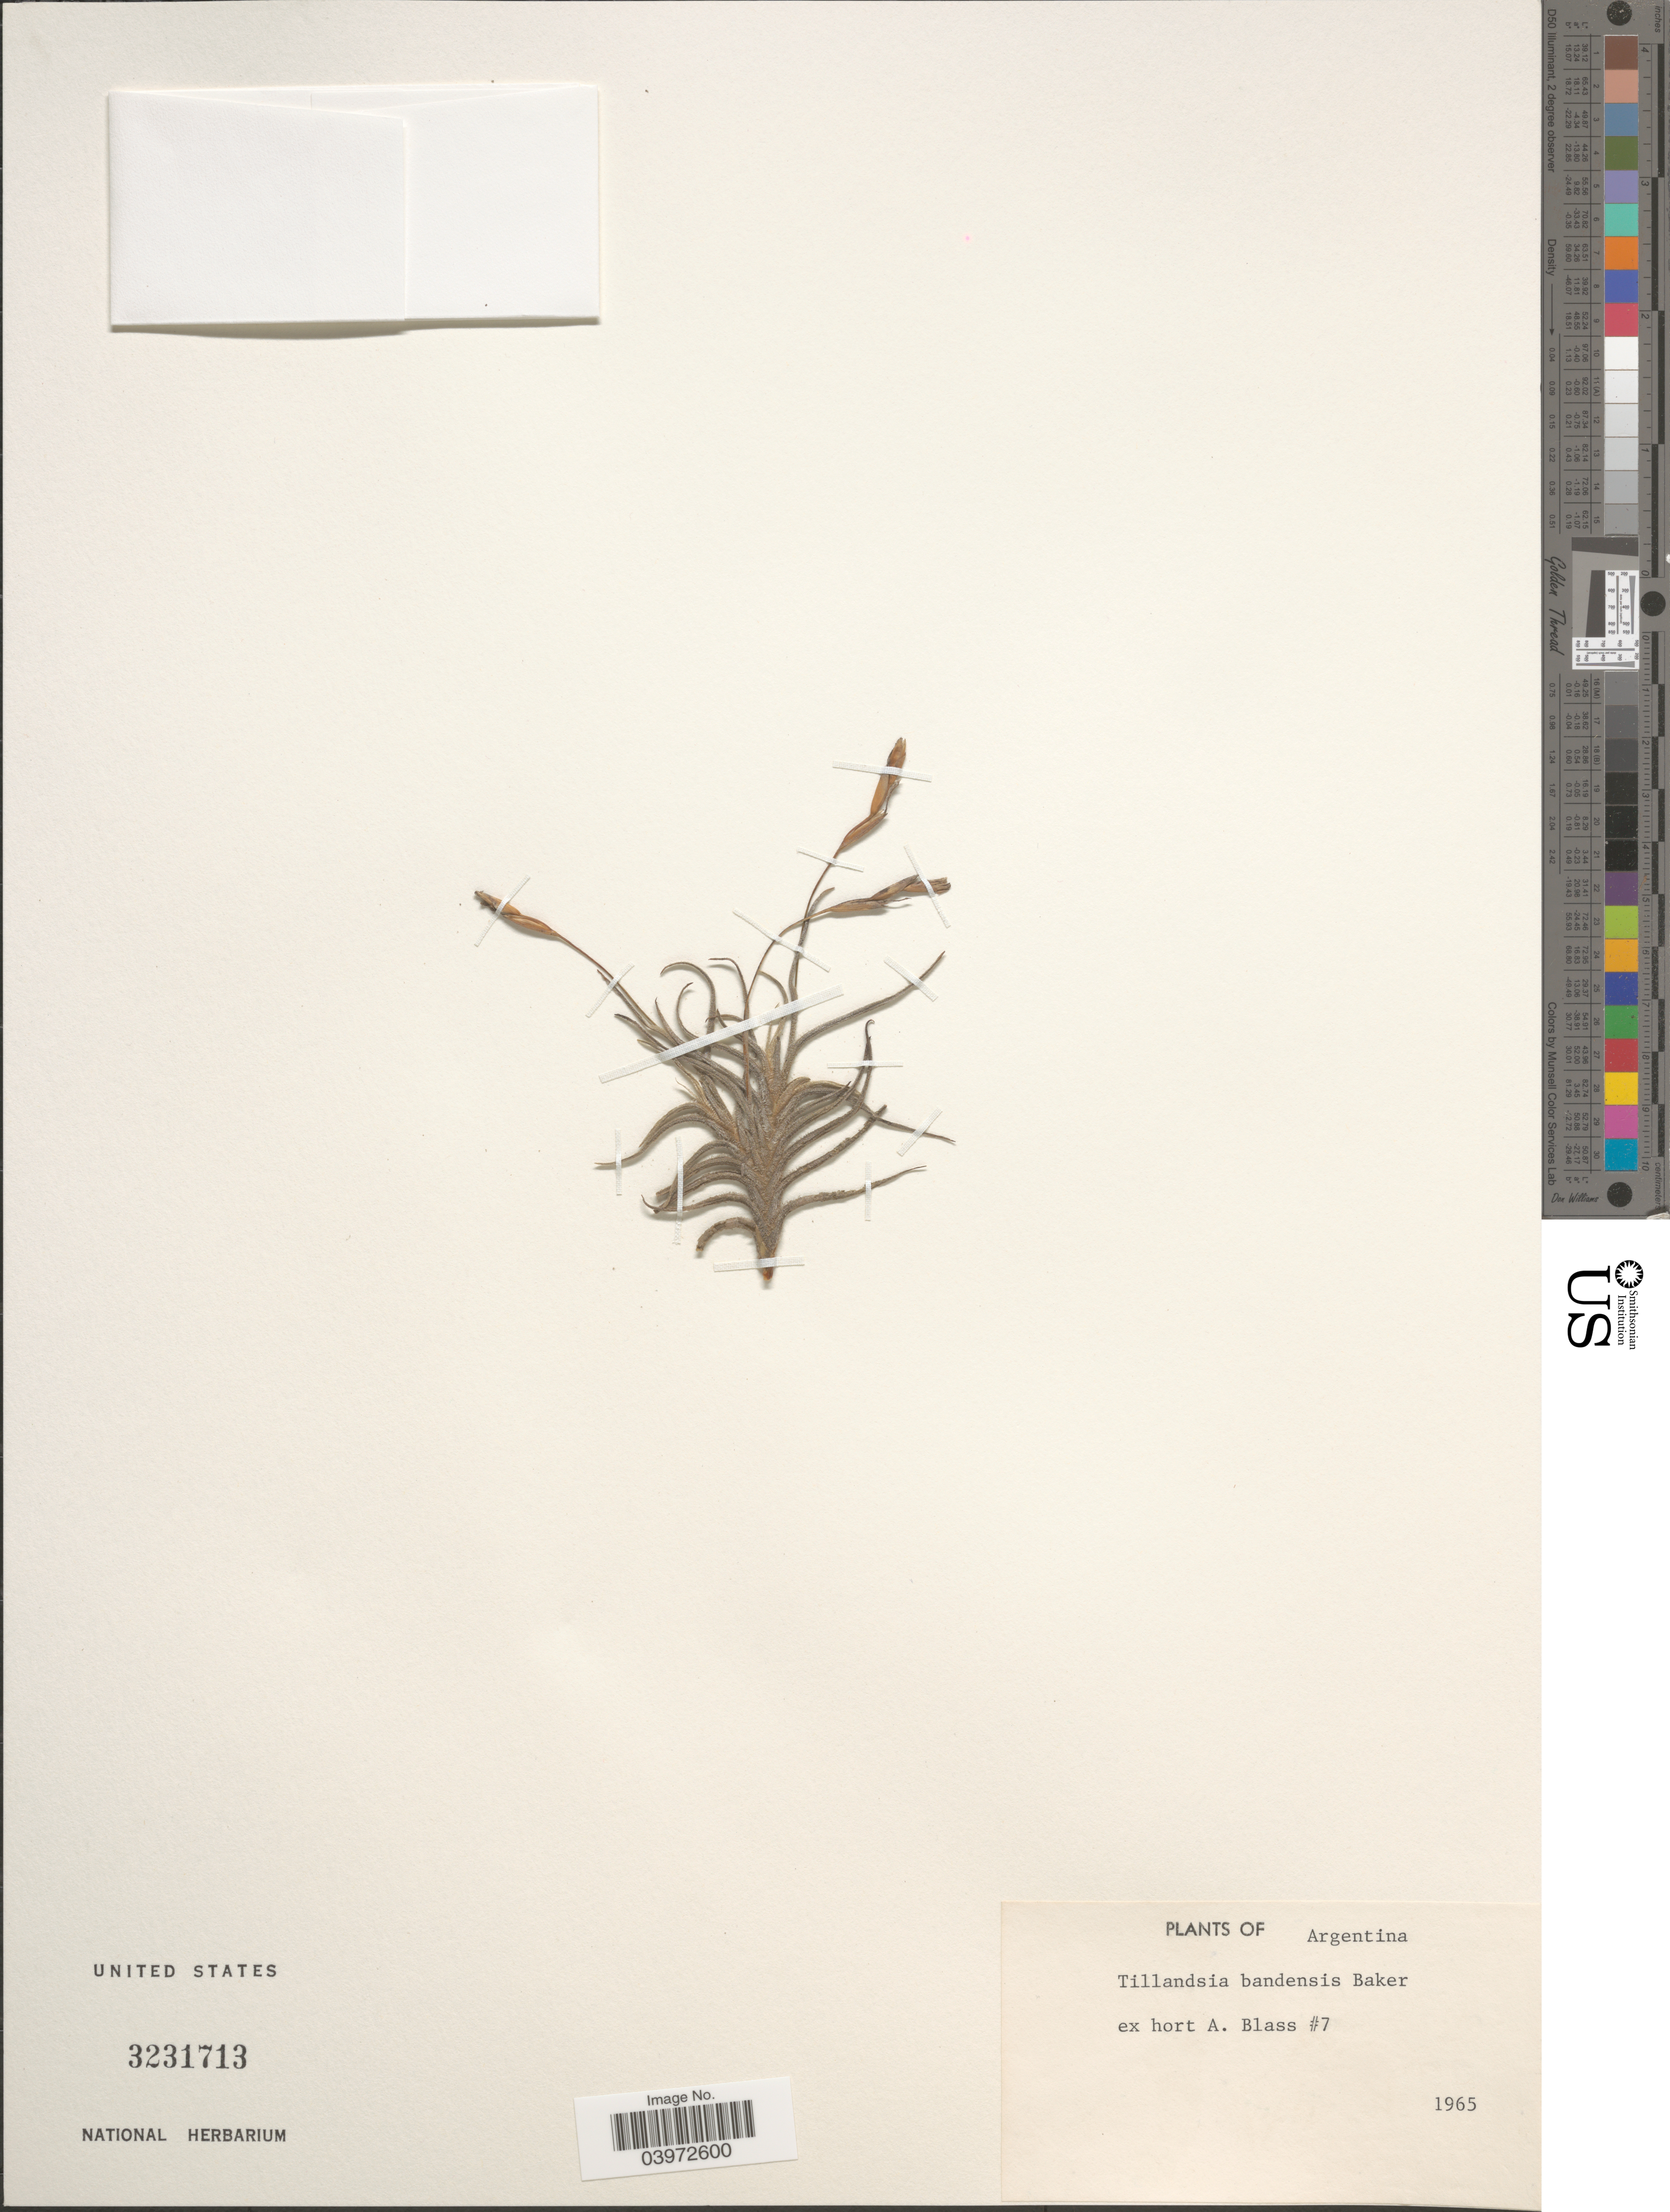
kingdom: Plantae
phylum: Tracheophyta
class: Liliopsida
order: Poales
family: Bromeliaceae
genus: Tillandsia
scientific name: Tillandsia bandensis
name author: Baker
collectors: Ex hort A. Blass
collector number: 7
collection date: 1965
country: Argentina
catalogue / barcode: US 3231713